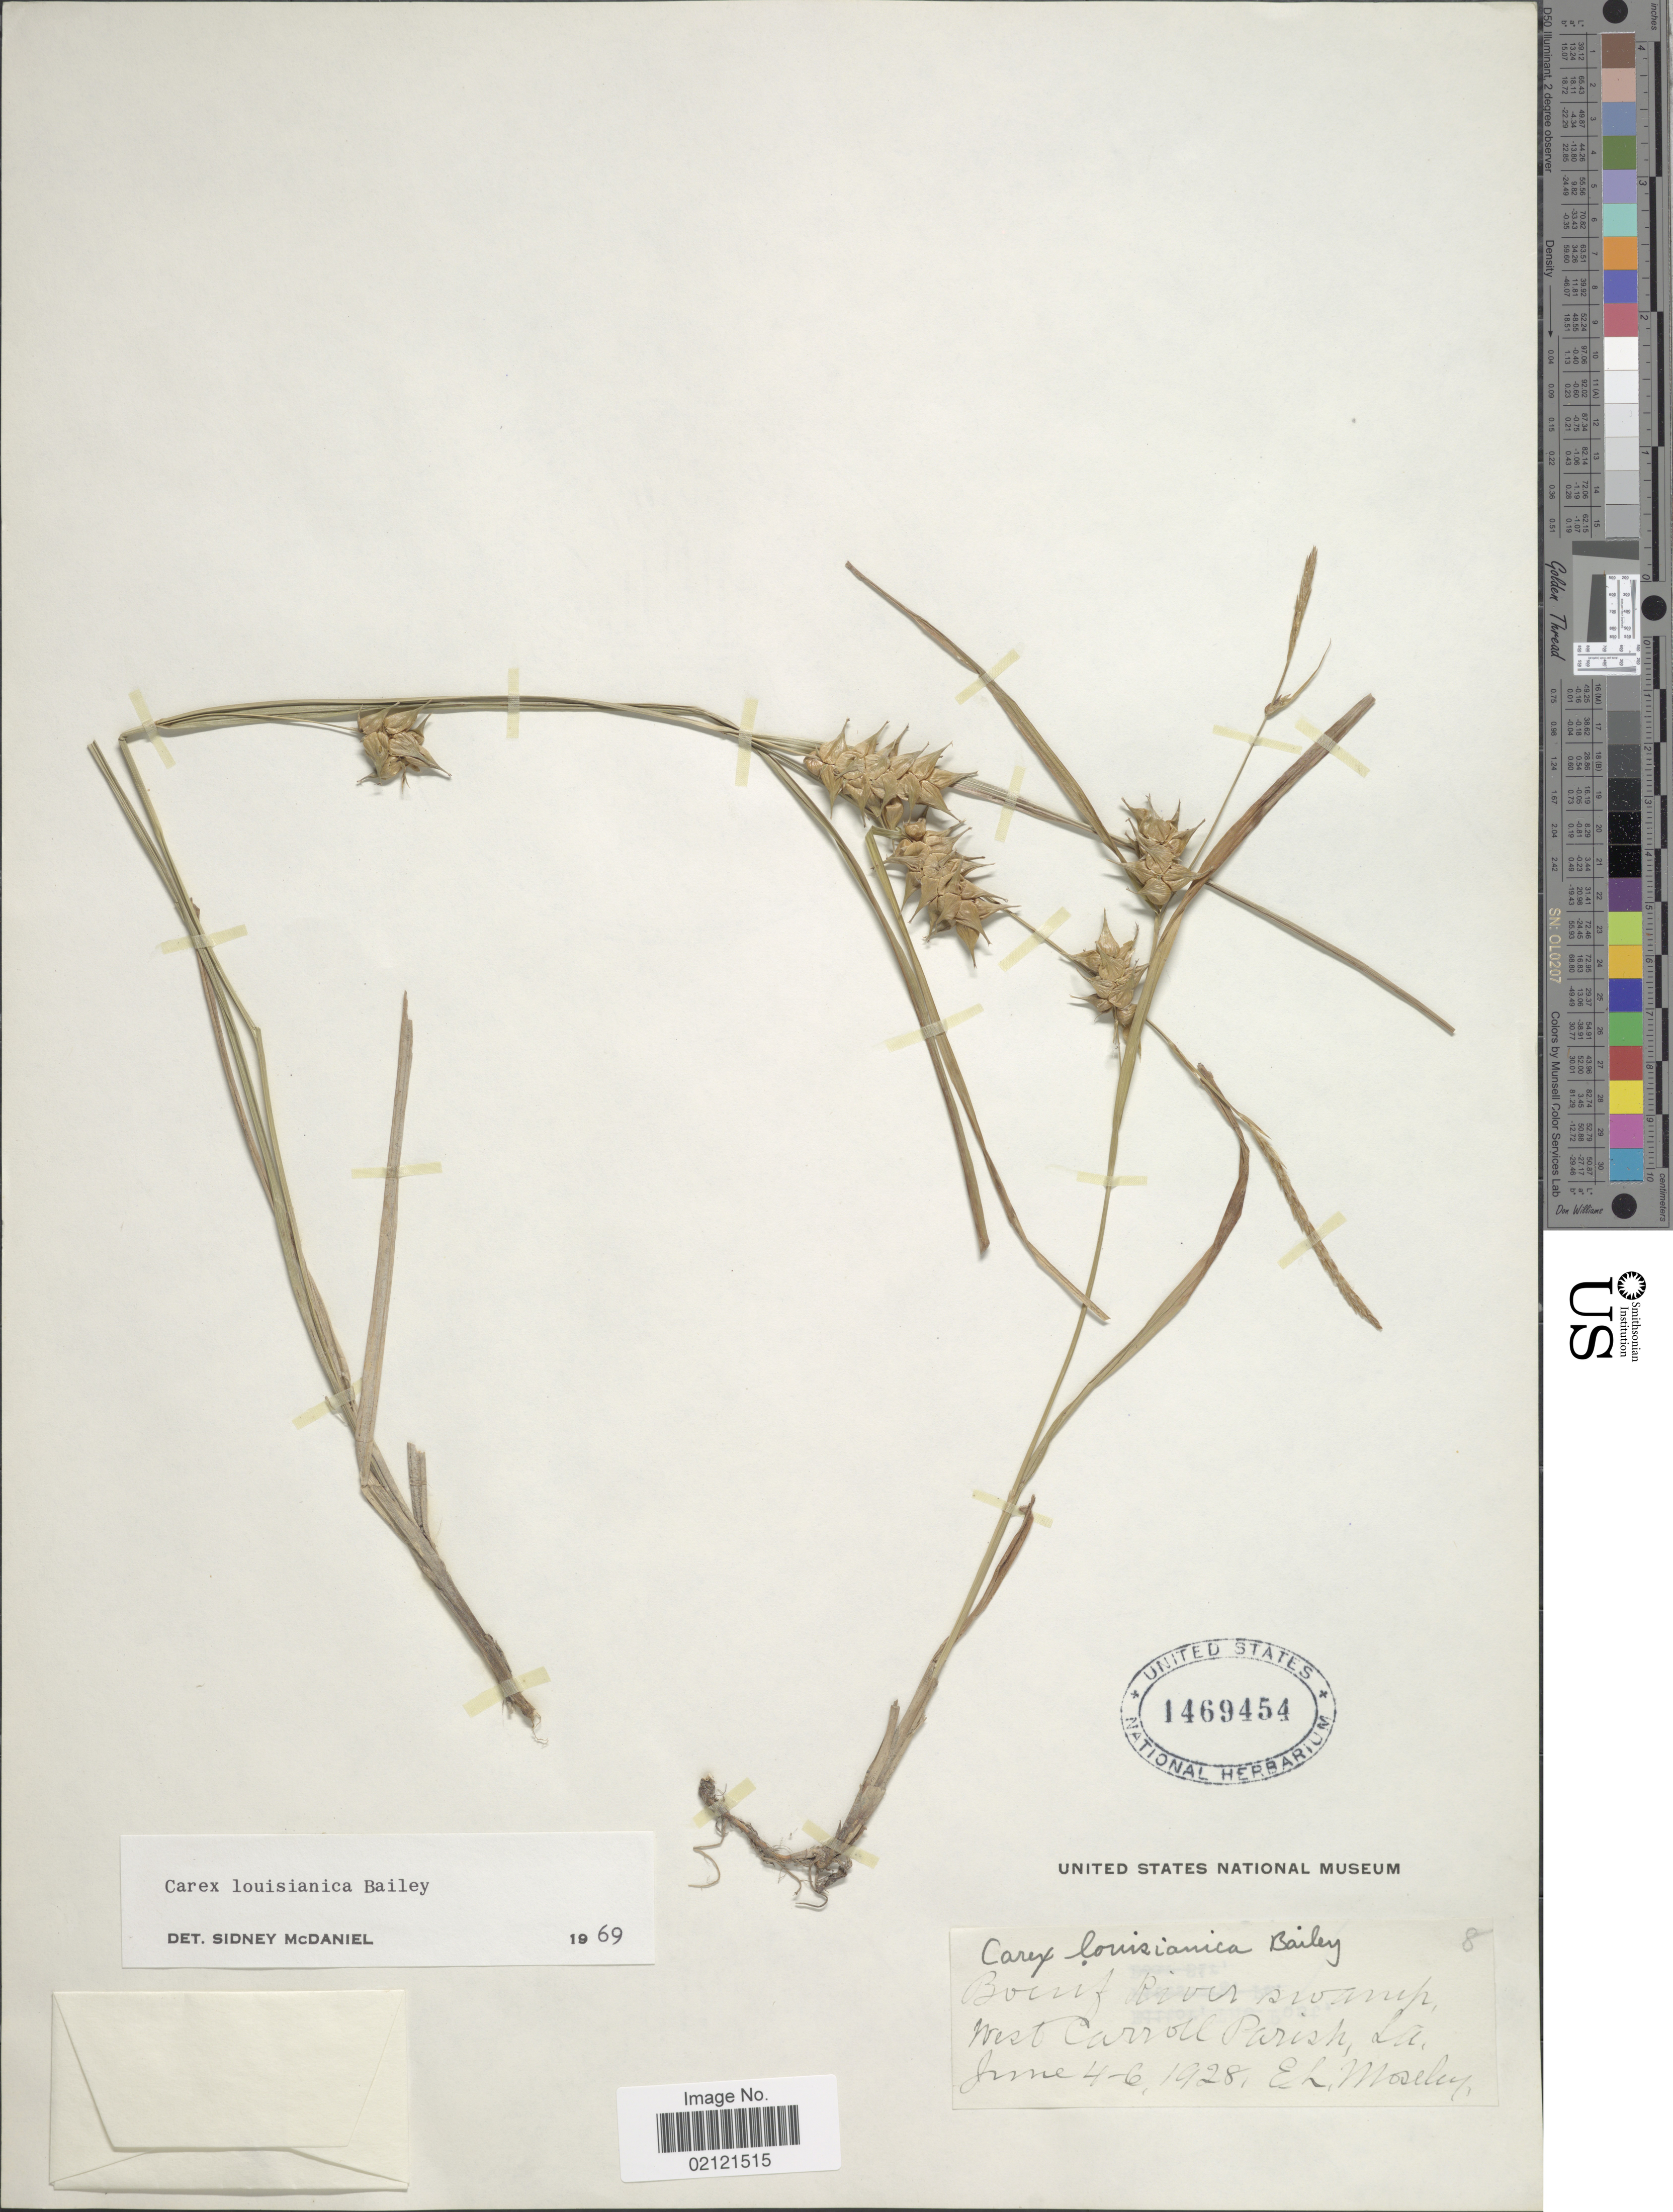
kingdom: Plantae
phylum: Tracheophyta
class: Liliopsida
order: Poales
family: Cyperaceae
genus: Carex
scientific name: Carex louisianica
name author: L.H. Bailey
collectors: E. Moseley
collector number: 8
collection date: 1928-06-04/1928-06-06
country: United States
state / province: Louisiana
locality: Boinf River swamp, West Carroll Parish, La.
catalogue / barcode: US 1469454